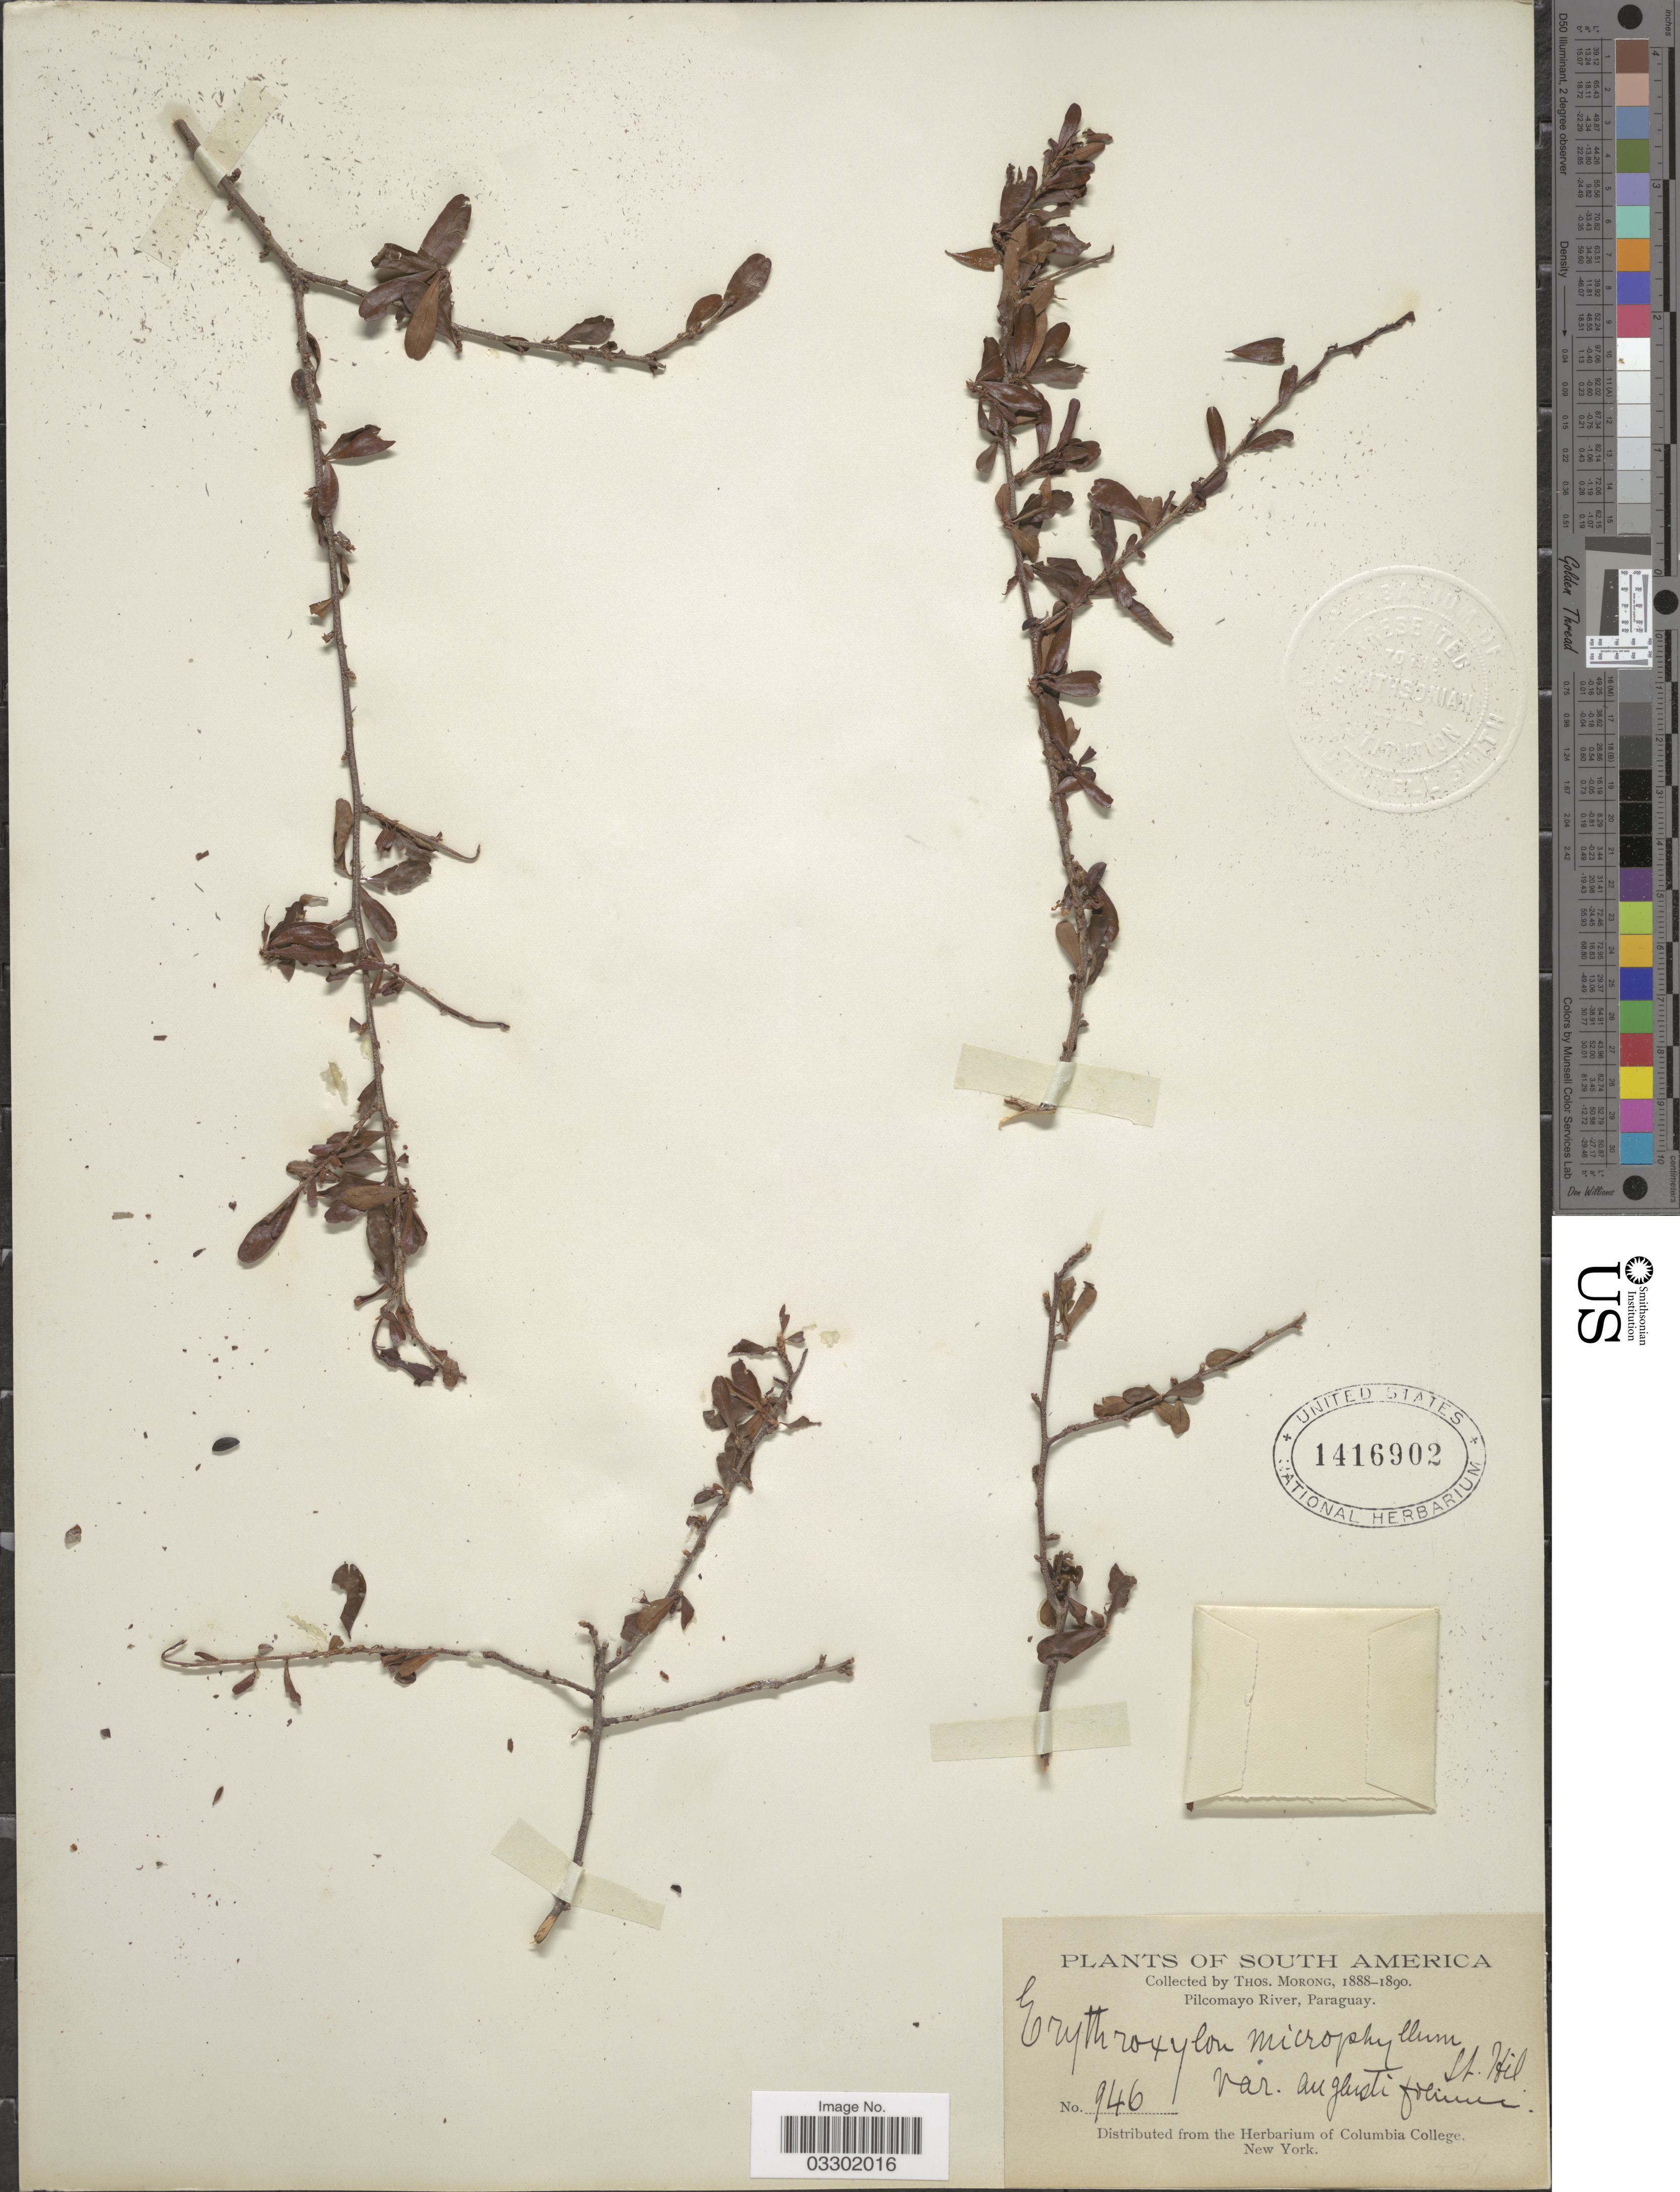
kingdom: Plantae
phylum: Tracheophyta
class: Magnoliopsida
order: Malpighiales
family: Erythroxylaceae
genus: Erythroxylum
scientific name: Erythroxylum microphyllum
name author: A. St.-Hil.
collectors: ex herb. T. Morong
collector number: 946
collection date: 1888/1890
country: Paraguay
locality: Pilcomayo River.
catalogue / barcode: US 1416902